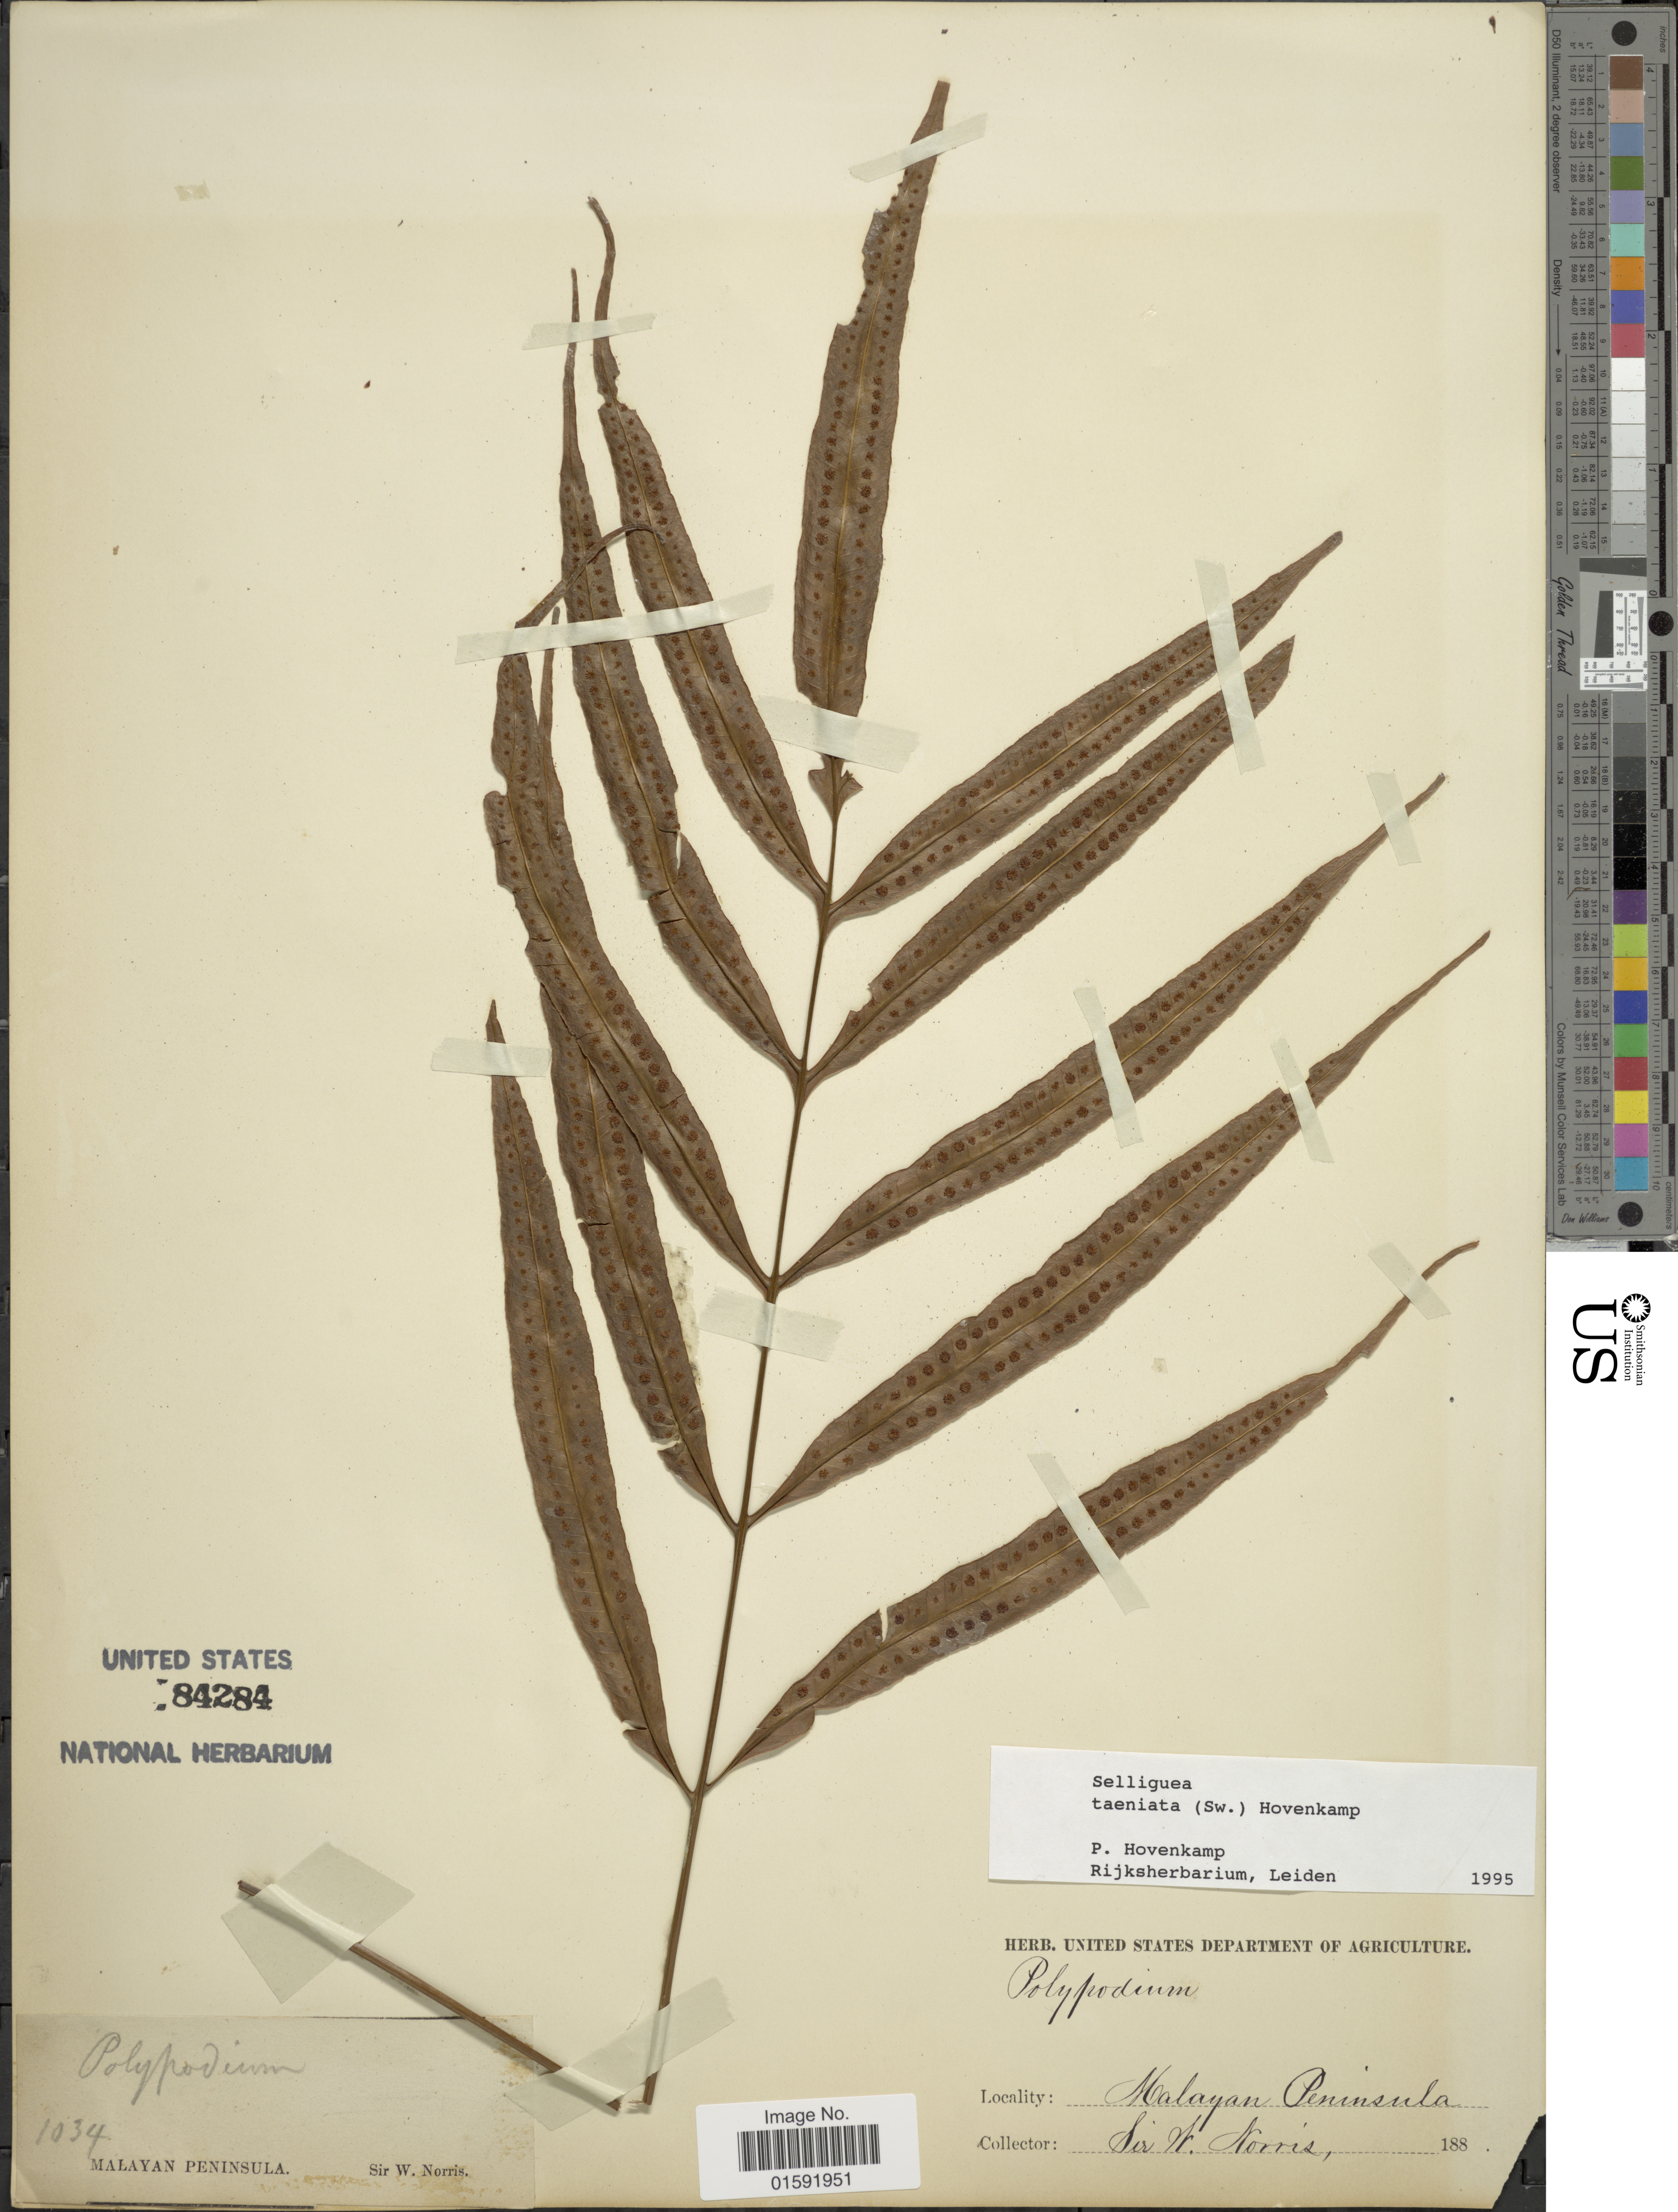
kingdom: Plantae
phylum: Tracheophyta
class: Polypodiopsida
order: Polypodiales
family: Polypodiaceae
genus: Selliguea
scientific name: Selliguea taeniata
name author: Parris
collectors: W. Norris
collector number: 1034?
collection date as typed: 188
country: Malaysia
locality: Malayan Peninsula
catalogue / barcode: US 84284